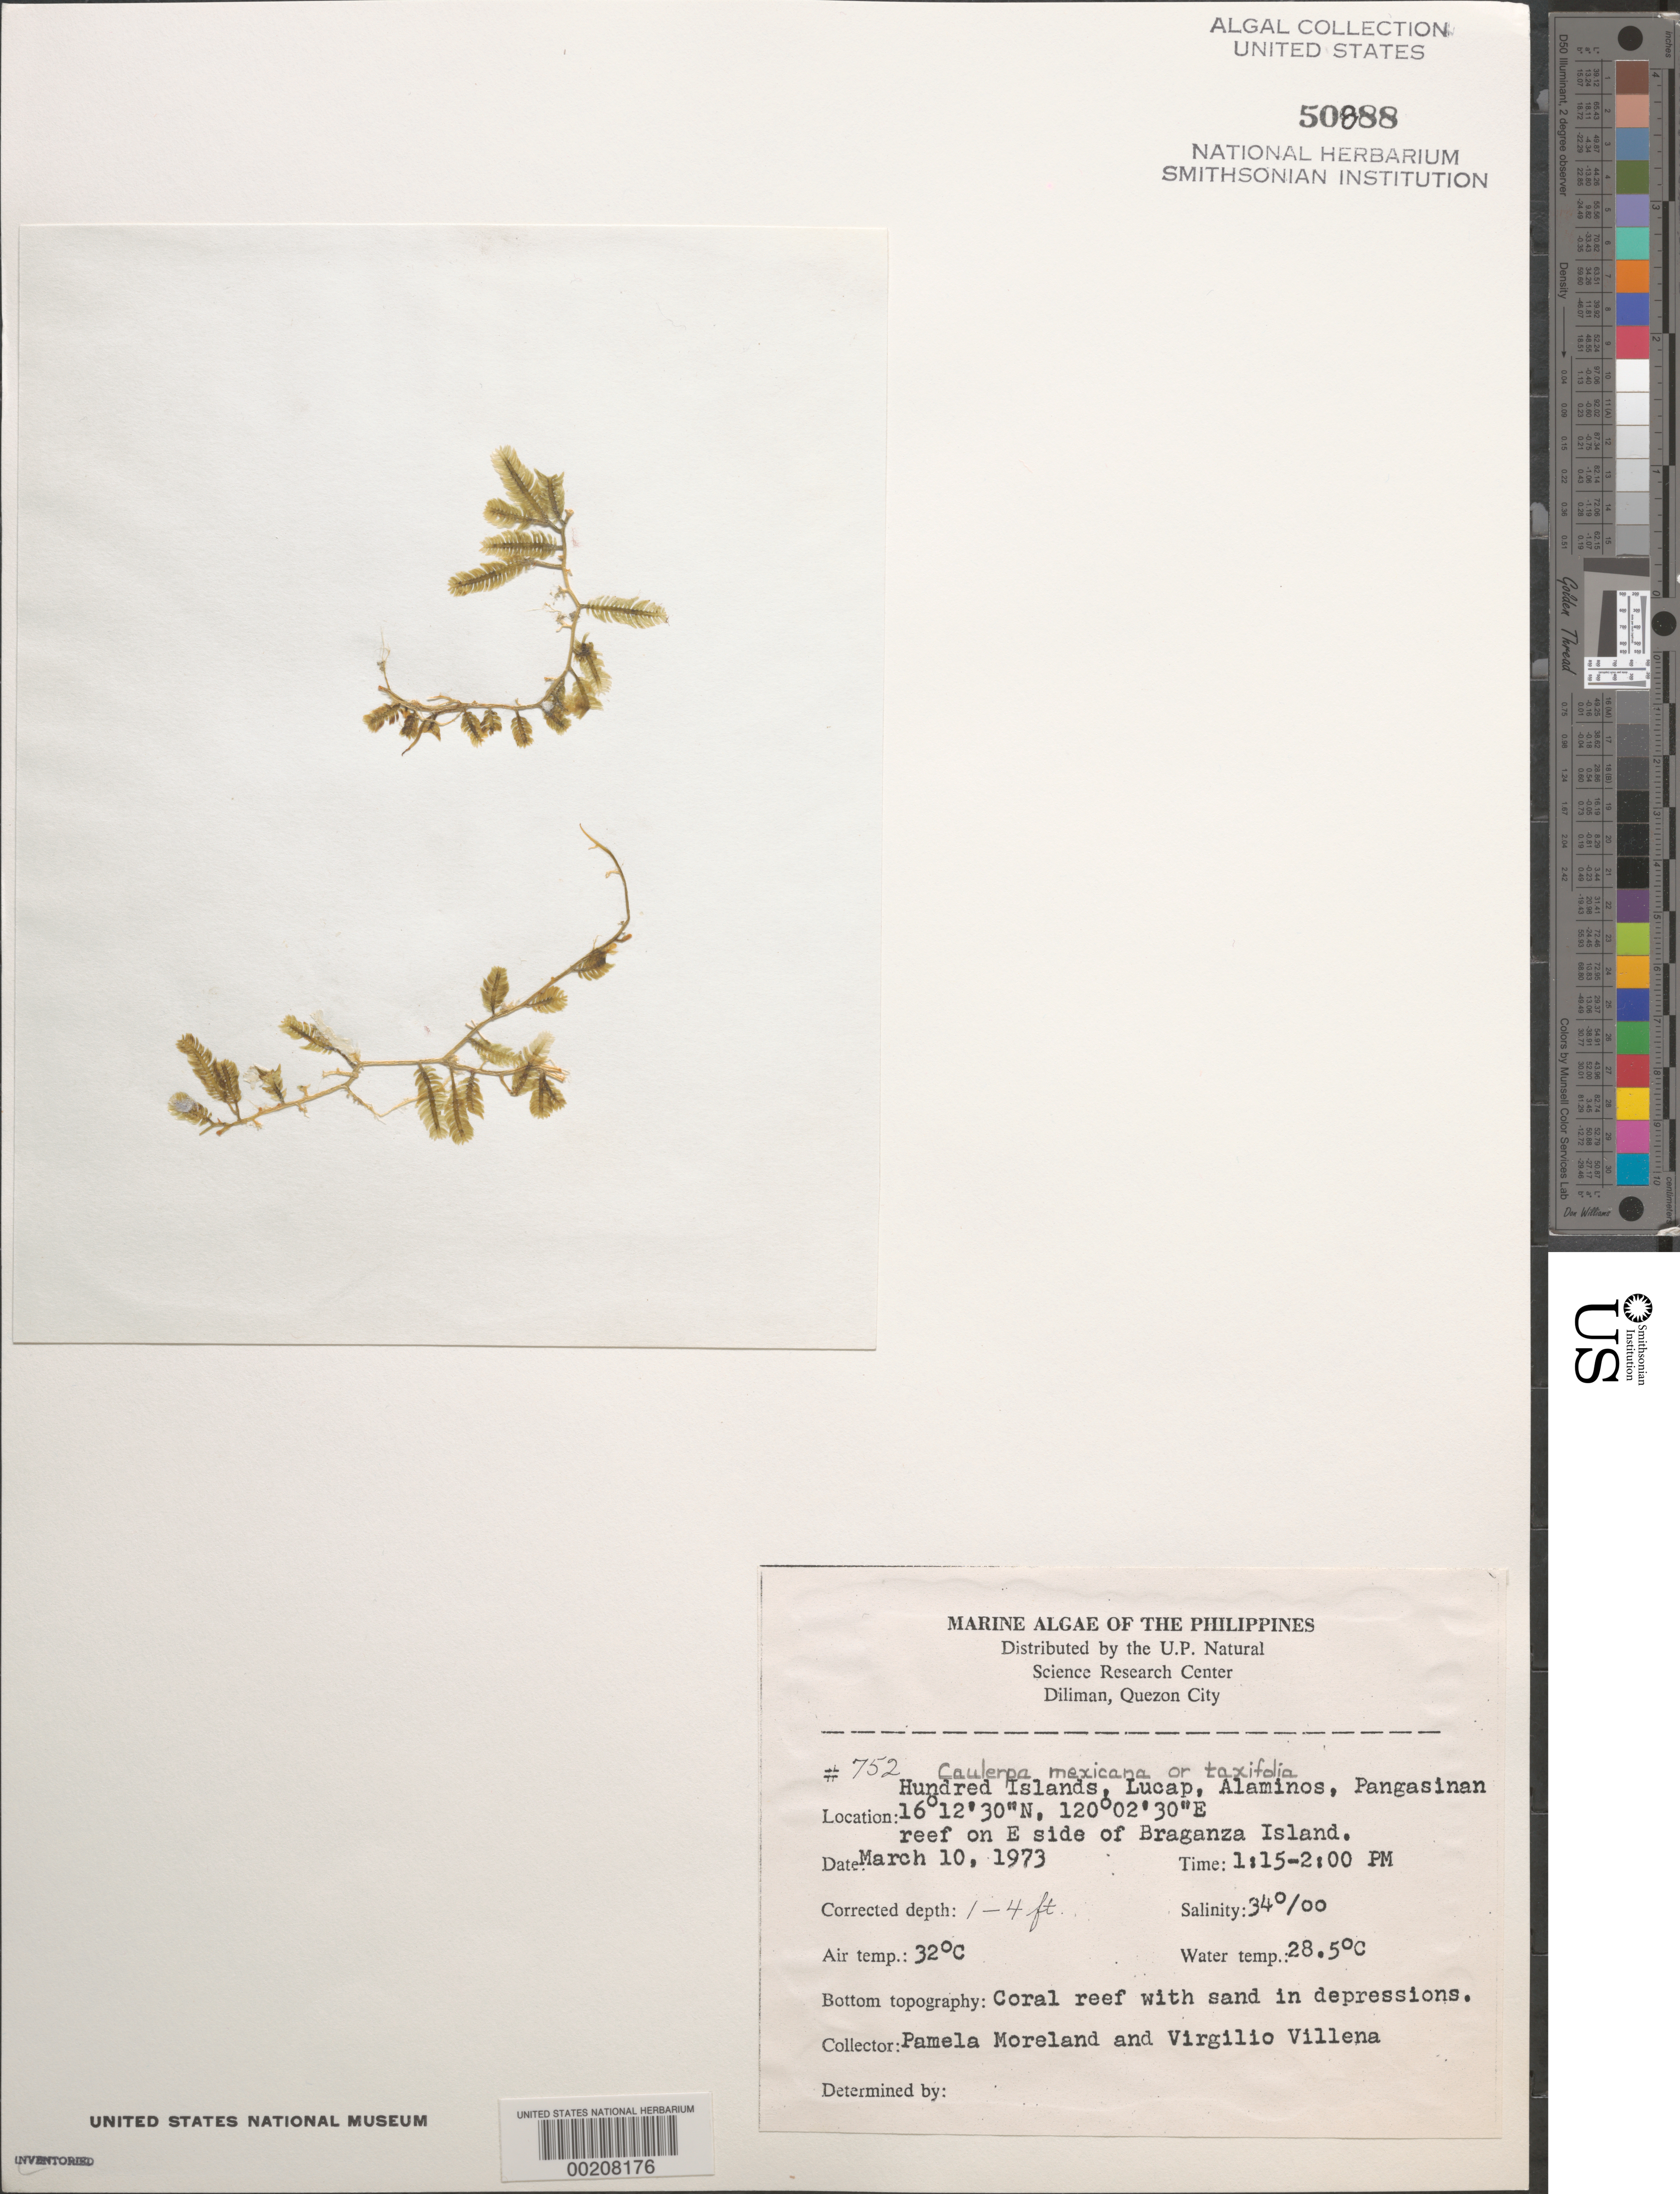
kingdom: Plantae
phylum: Chlorophyta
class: Ulvophyceae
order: Bryopsidales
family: Caulerpaceae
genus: Caulerpa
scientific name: Caulerpa mexicana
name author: Sond. ex Kütz.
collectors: P. Moreland & V. Villena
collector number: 752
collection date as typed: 10 Mar 1973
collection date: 1973-03-10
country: Philippines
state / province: Ilocos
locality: Lucap, alaminos, hundred islands, pangasinan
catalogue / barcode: US 50888